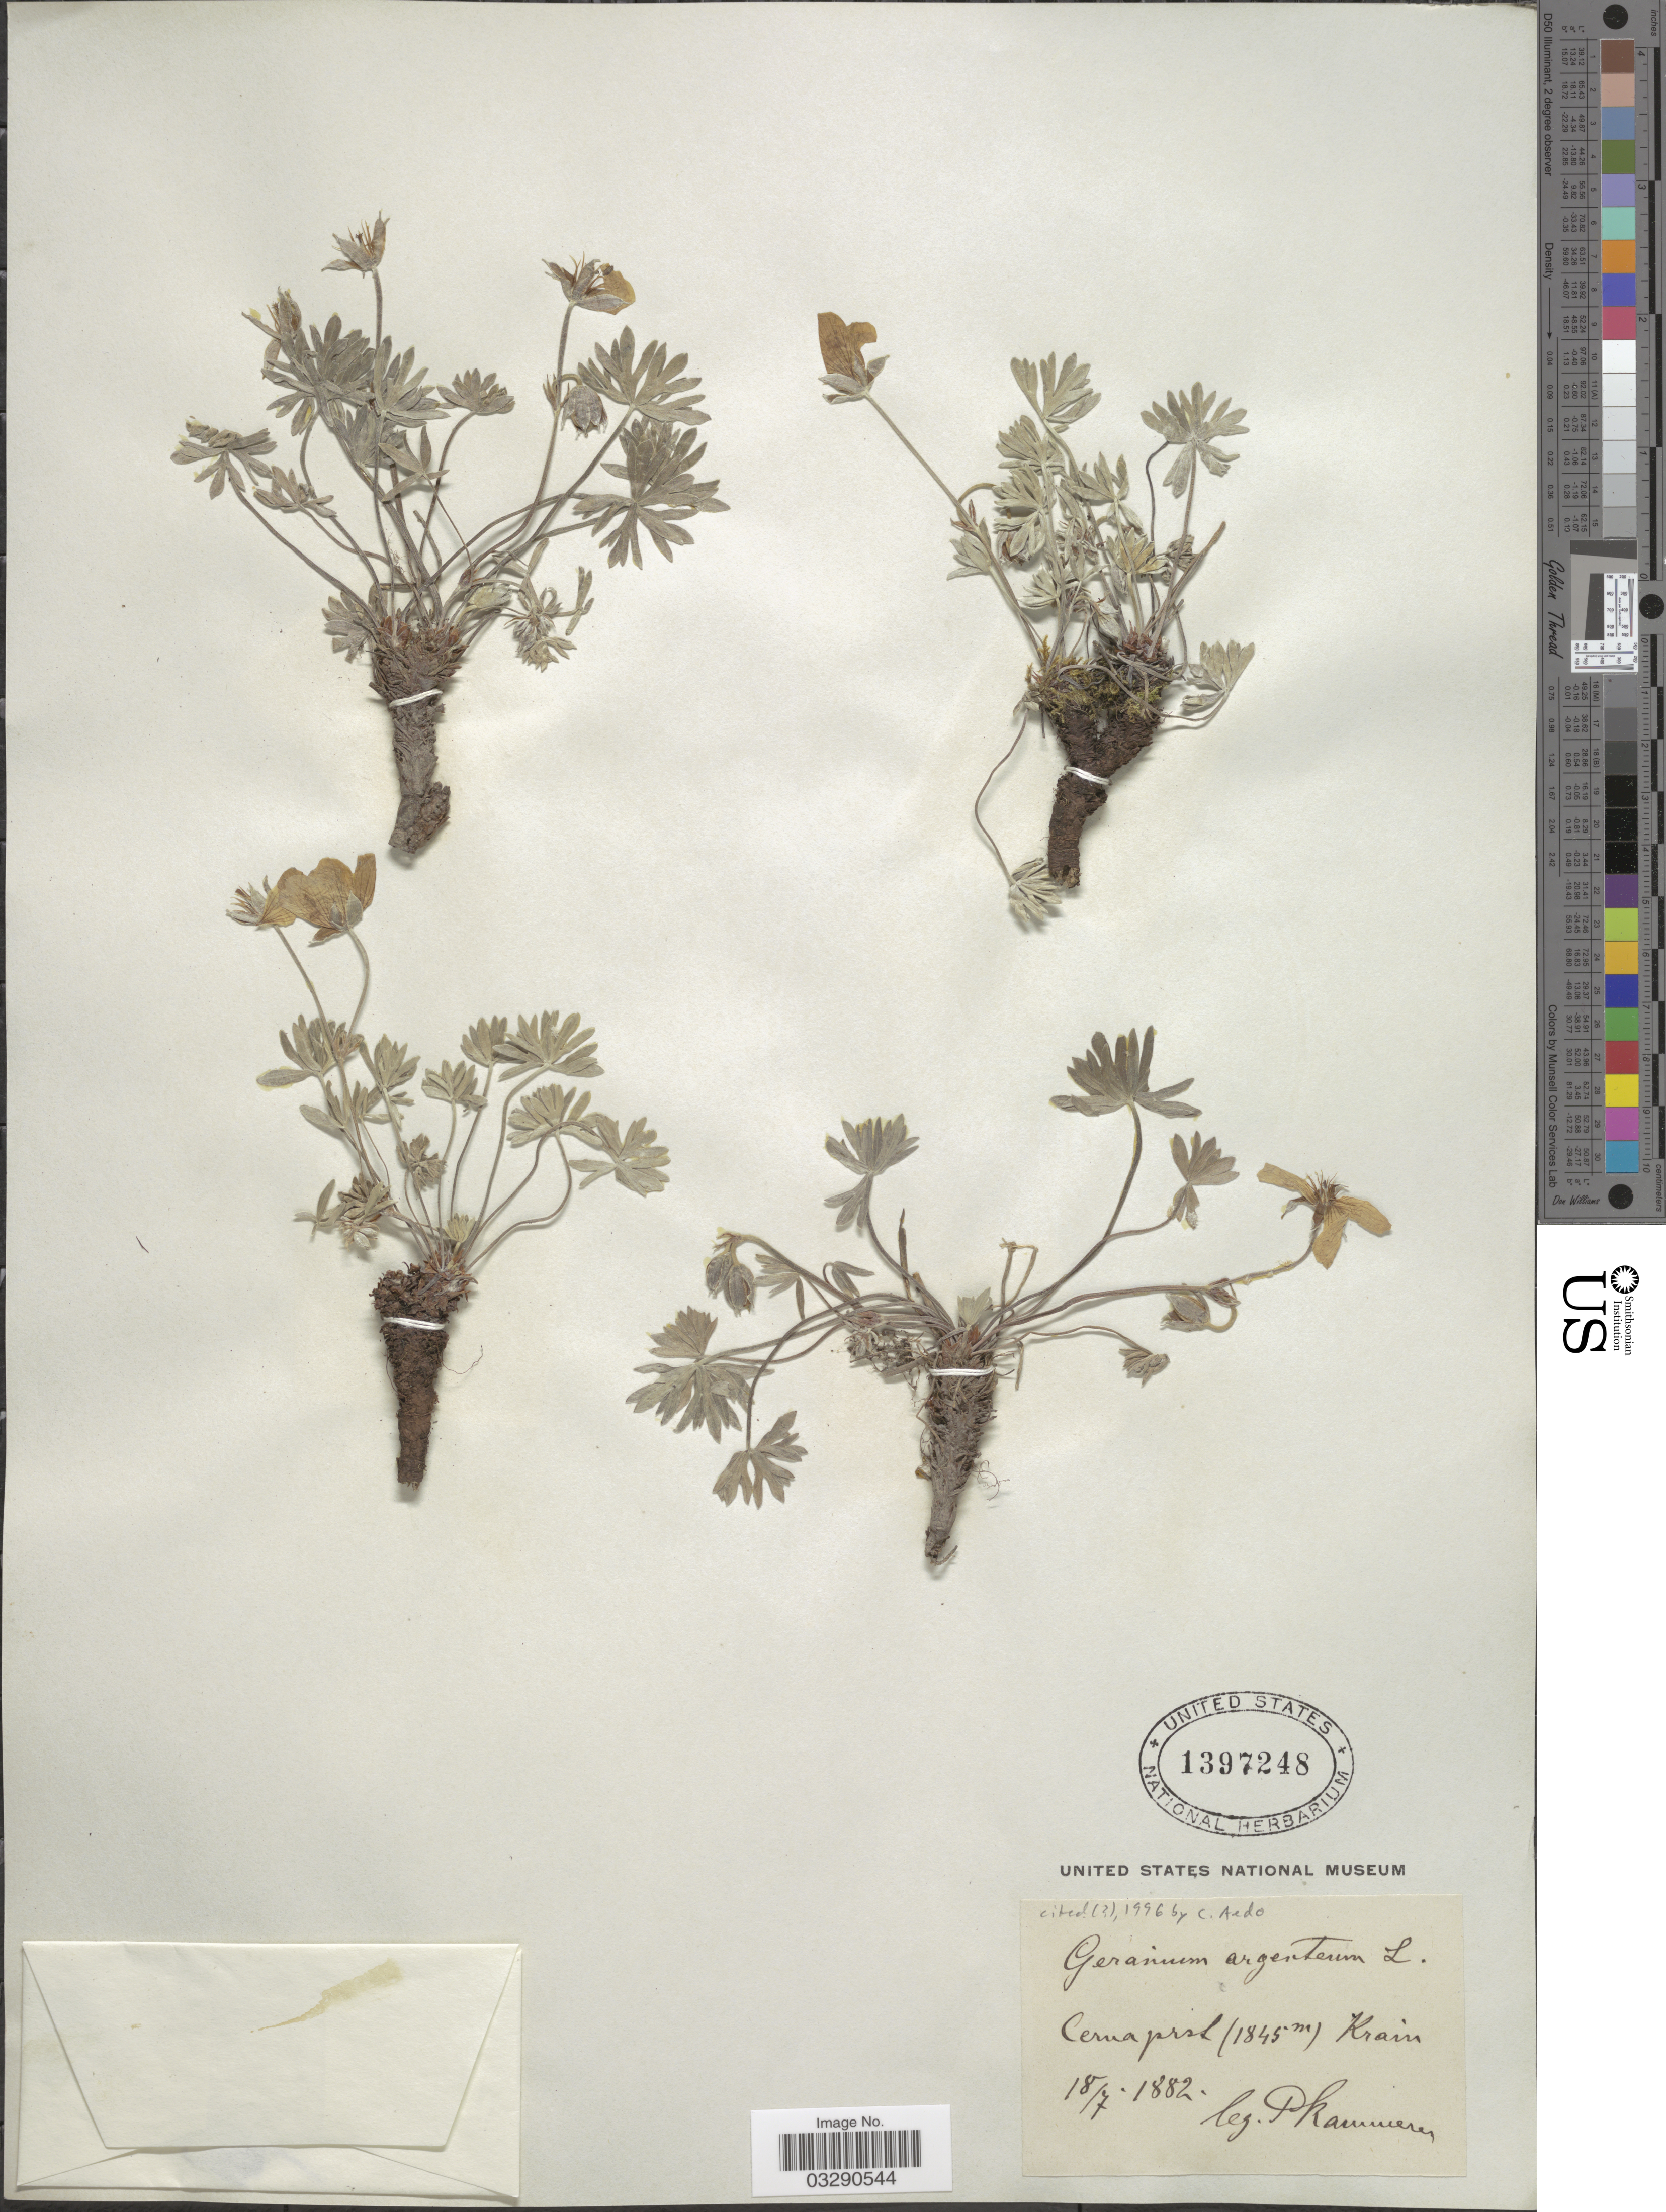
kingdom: Plantae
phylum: Tracheophyta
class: Magnoliopsida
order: Geraniales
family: Geraniaceae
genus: Geranium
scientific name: Geranium argenteum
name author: L.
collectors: P. Kammerer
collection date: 1882-07-18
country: Slovenia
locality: Cernaprst Krain.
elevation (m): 1845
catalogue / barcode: US 1397248